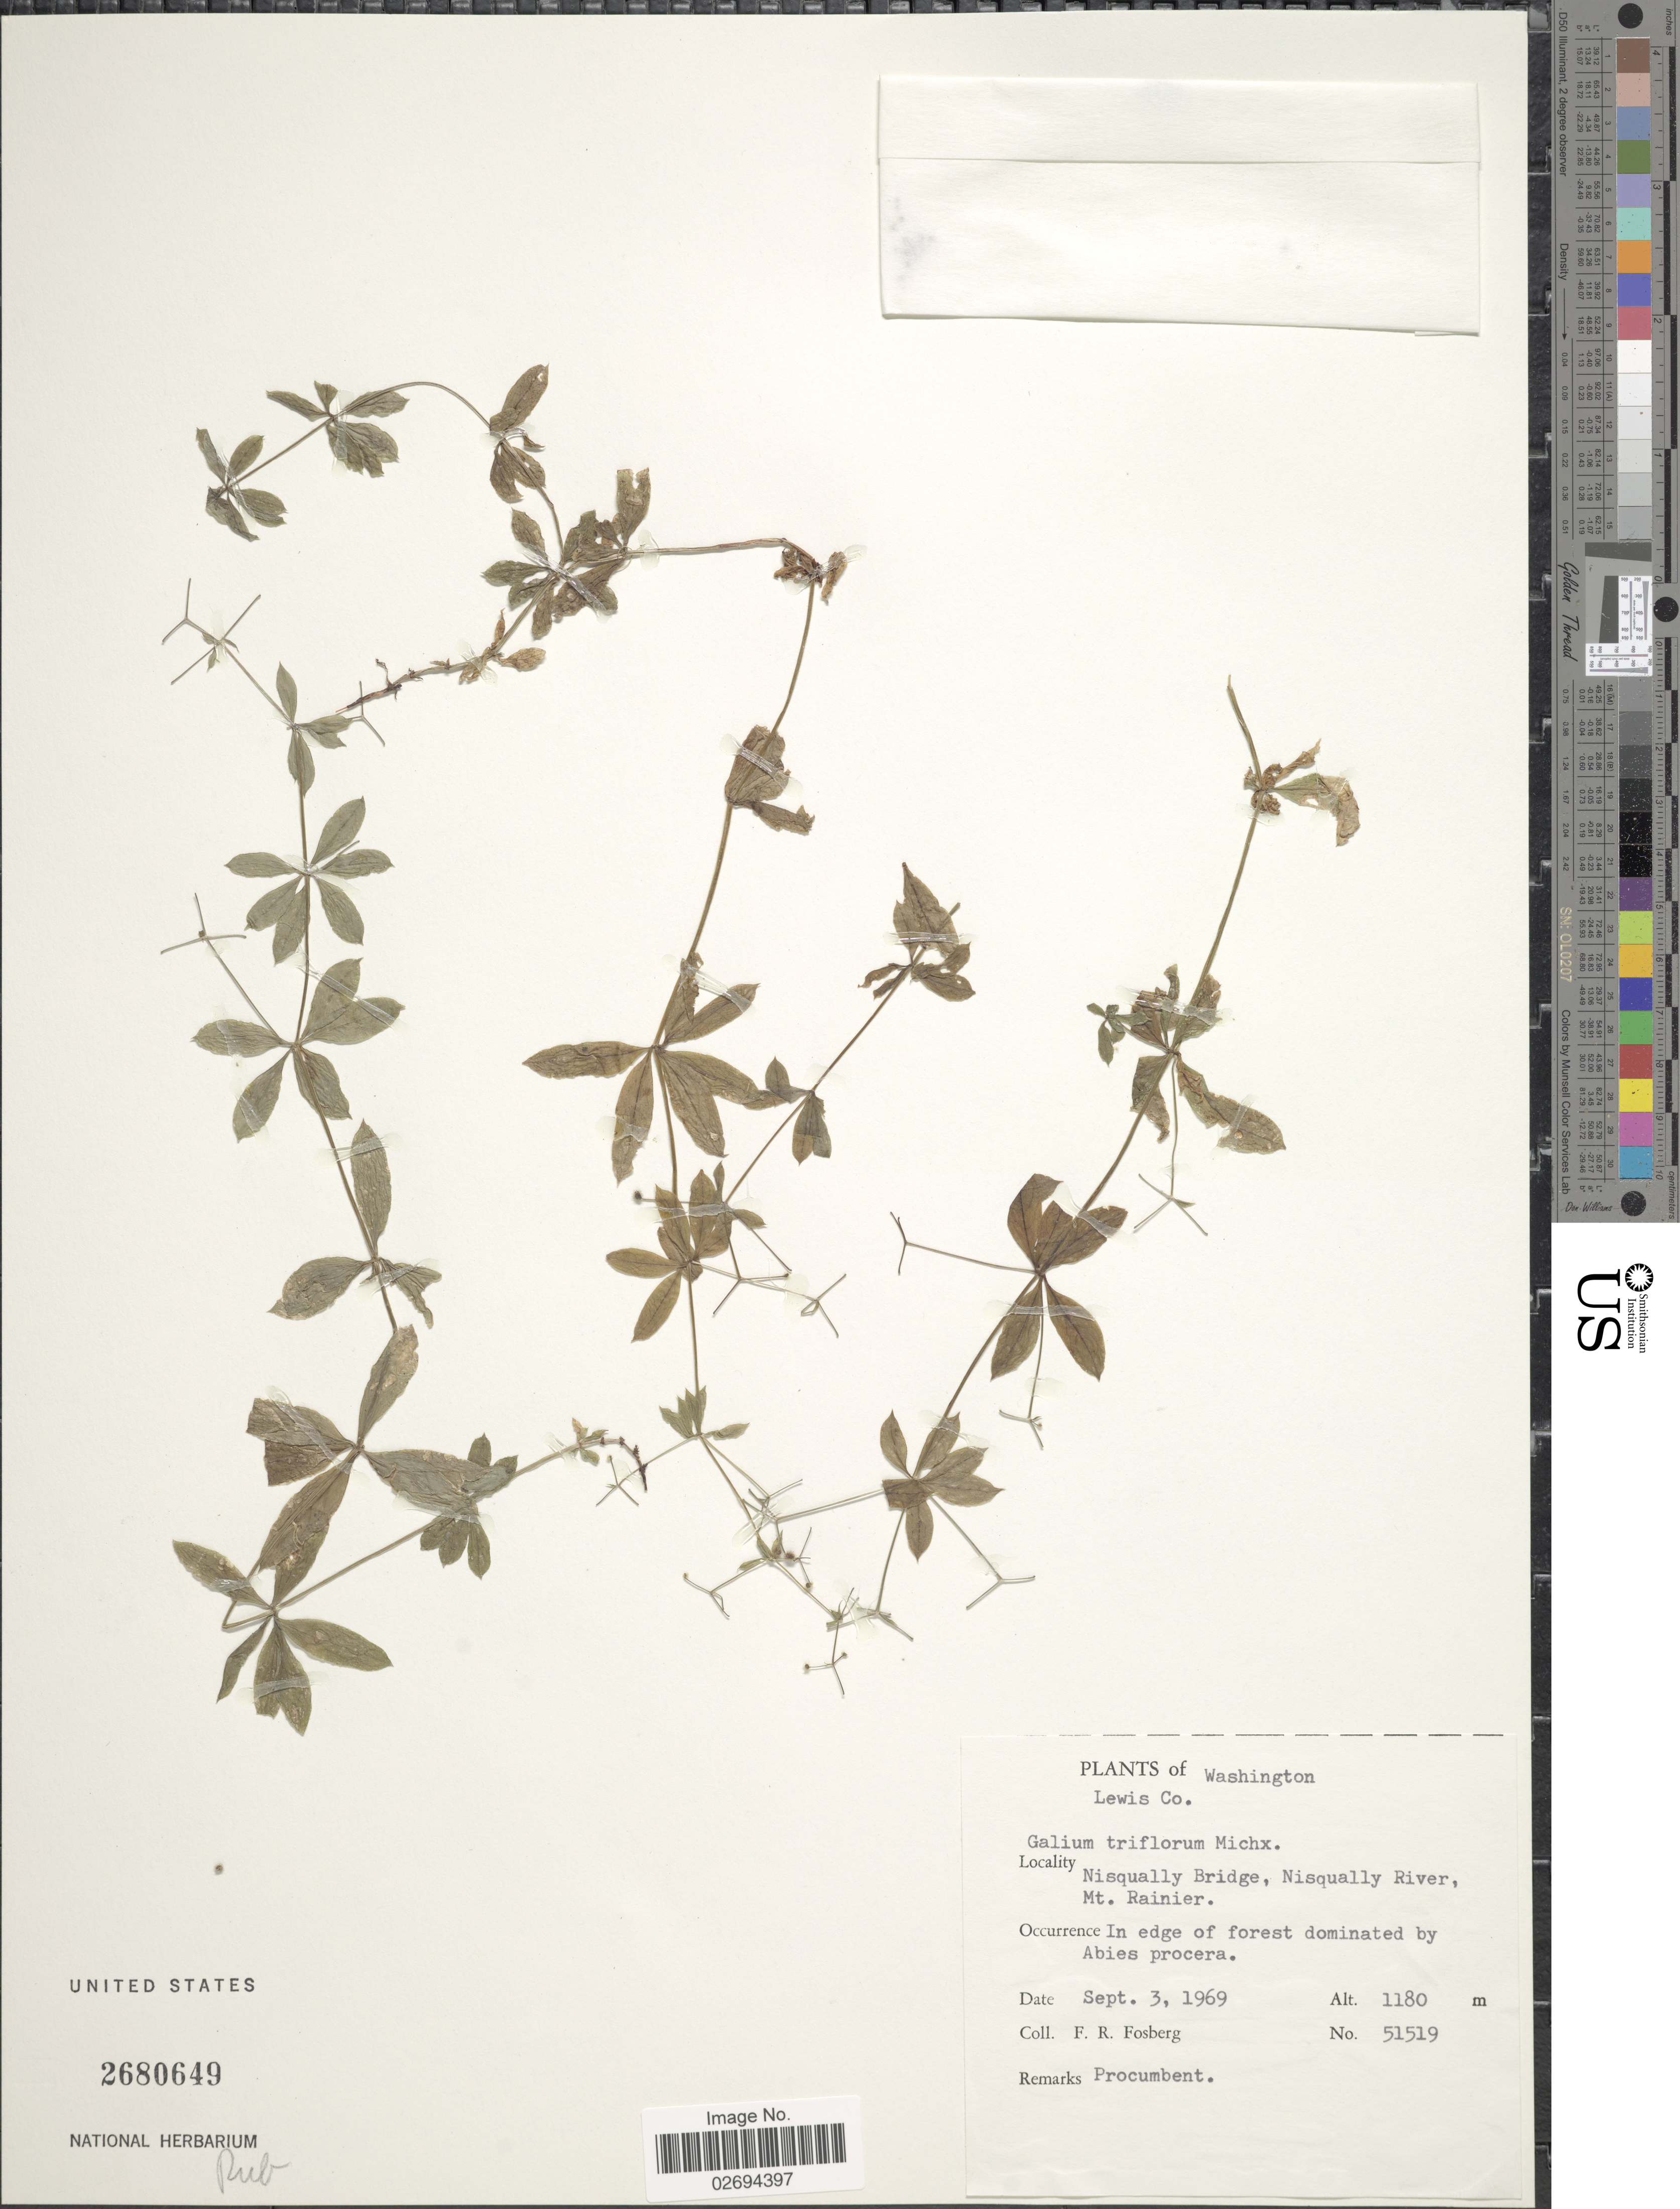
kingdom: Plantae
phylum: Tracheophyta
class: Magnoliopsida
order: Gentianales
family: Rubiaceae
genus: Galium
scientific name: Galium triflorum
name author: Michx.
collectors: F. R. Fosberg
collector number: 51519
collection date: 1969-09-03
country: United States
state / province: Washington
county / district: Lewis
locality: Lewis Co. Nisqually Bridge, Nisqually River, Mt. Rainier.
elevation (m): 1180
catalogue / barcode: US 2680649